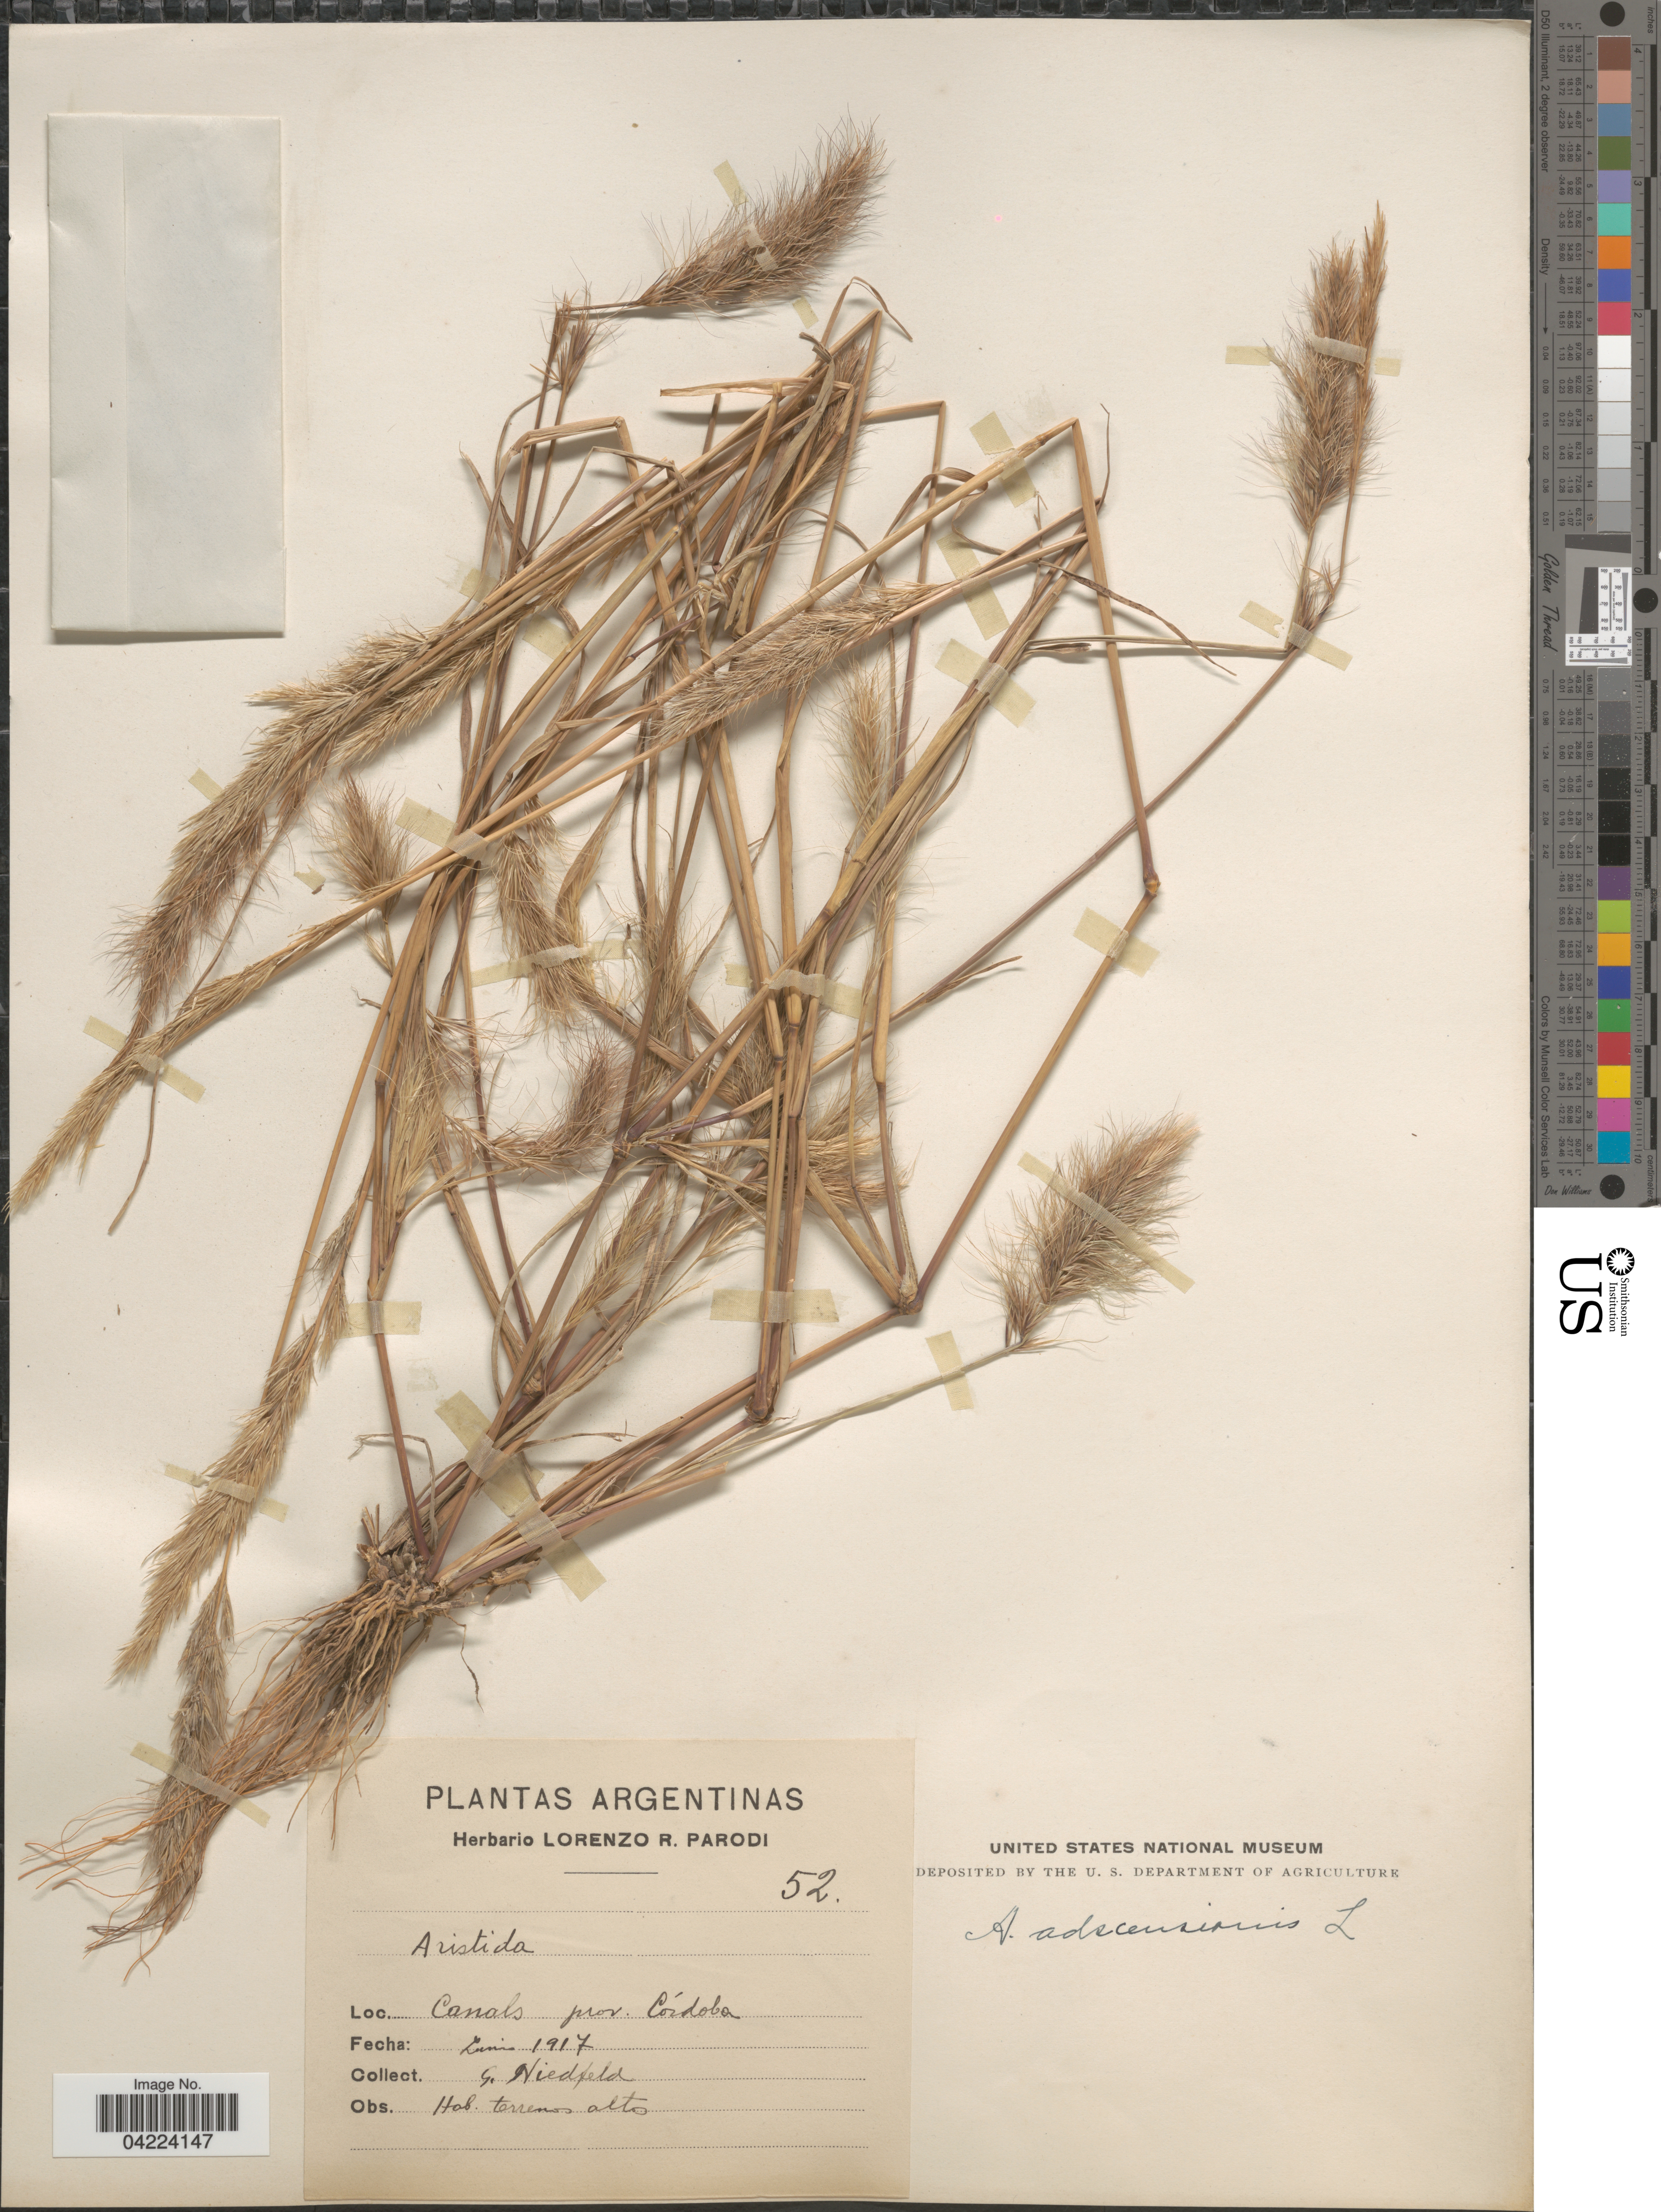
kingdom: Plantae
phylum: Tracheophyta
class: Liliopsida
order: Poales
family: Poaceae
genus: Aristida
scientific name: Aristida adscensionis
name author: L.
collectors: G. Niedfeld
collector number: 52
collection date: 1917-06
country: Argentina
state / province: Cordoba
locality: Canals.